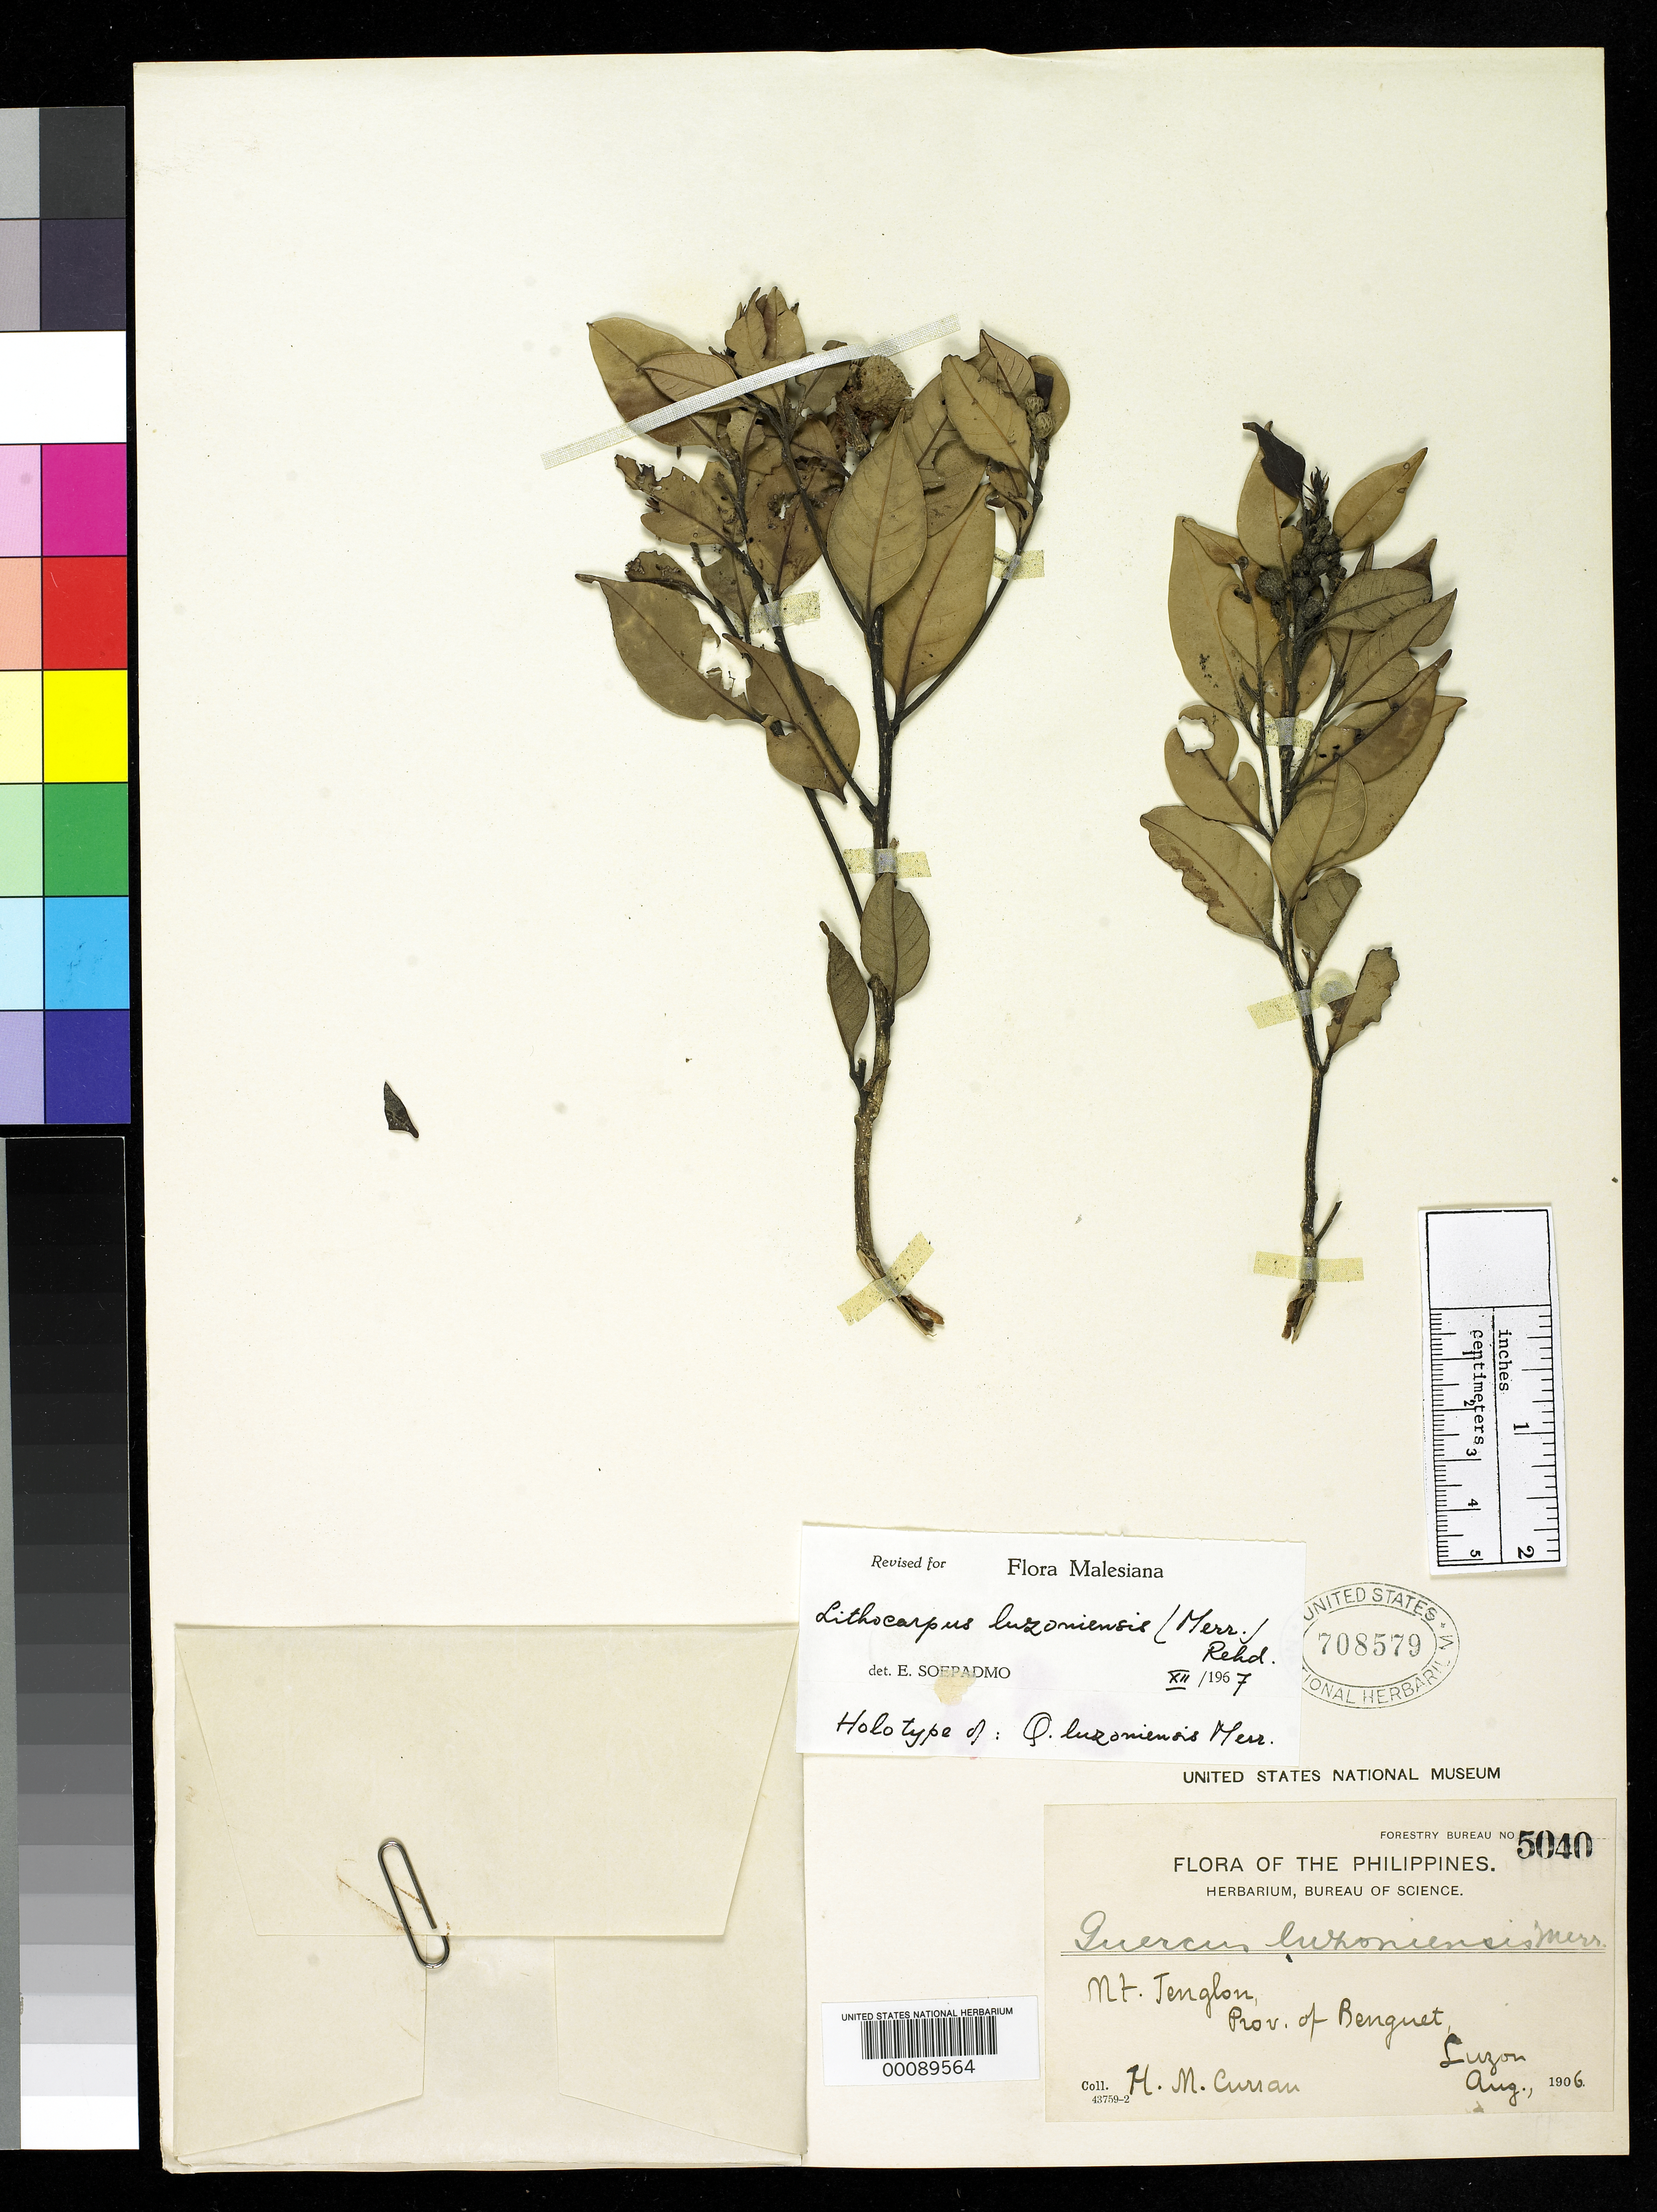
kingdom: Plantae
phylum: Tracheophyta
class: Magnoliopsida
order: Fagales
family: Fagaceae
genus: Quercus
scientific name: Quercus luzoniensis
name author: Merr.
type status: Holotype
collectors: H. M. Curran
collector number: For. Bur. 5040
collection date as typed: Aug 1906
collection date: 1906-08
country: Philippines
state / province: Cordillera (Administrative Region)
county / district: Benguet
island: Luzon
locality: Mt. Tenglon.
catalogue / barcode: US 708579